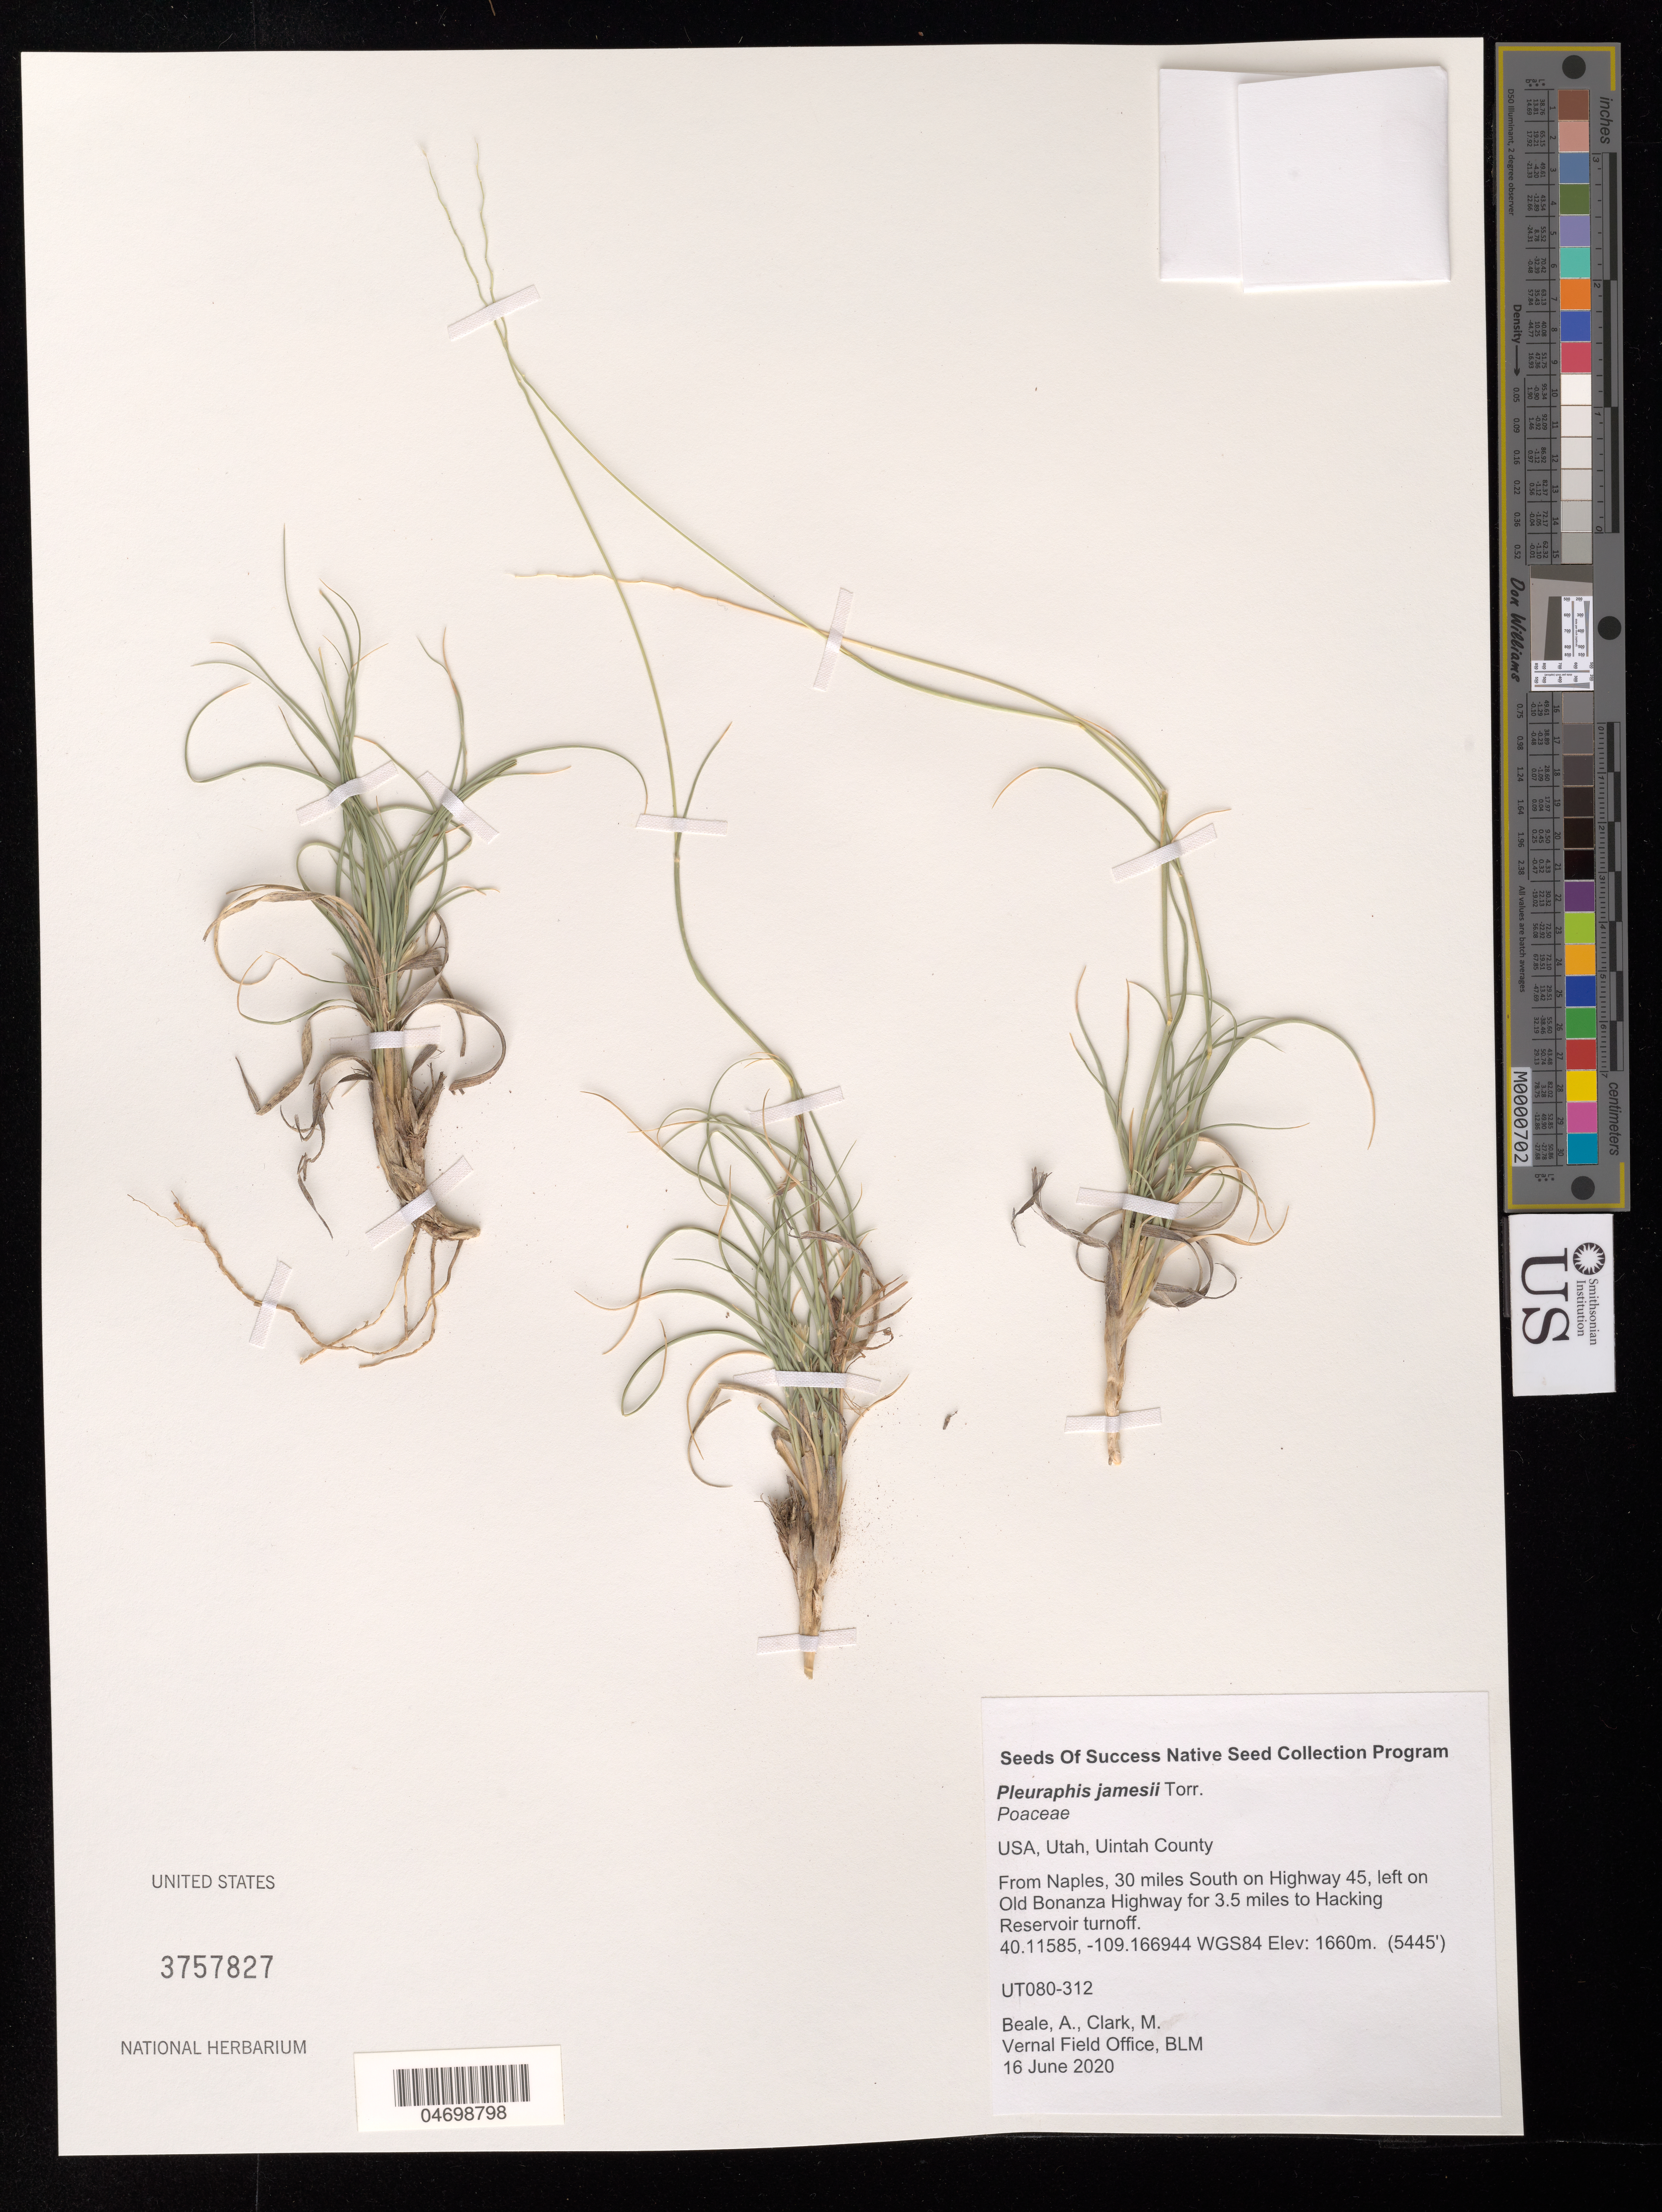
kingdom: Plantae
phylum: Tracheophyta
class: Liliopsida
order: Poales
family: Poaceae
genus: Pleuraphis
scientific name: Pleuraphis jamesii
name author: Torr.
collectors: A. Beale & M. Clark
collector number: UT080-312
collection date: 2020-06-16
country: United States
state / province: Utah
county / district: Uintah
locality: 3.5 mi. on Old Bonanza Hwy to Hacking Reservoir turnoff.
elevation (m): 1660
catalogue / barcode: US 3757827